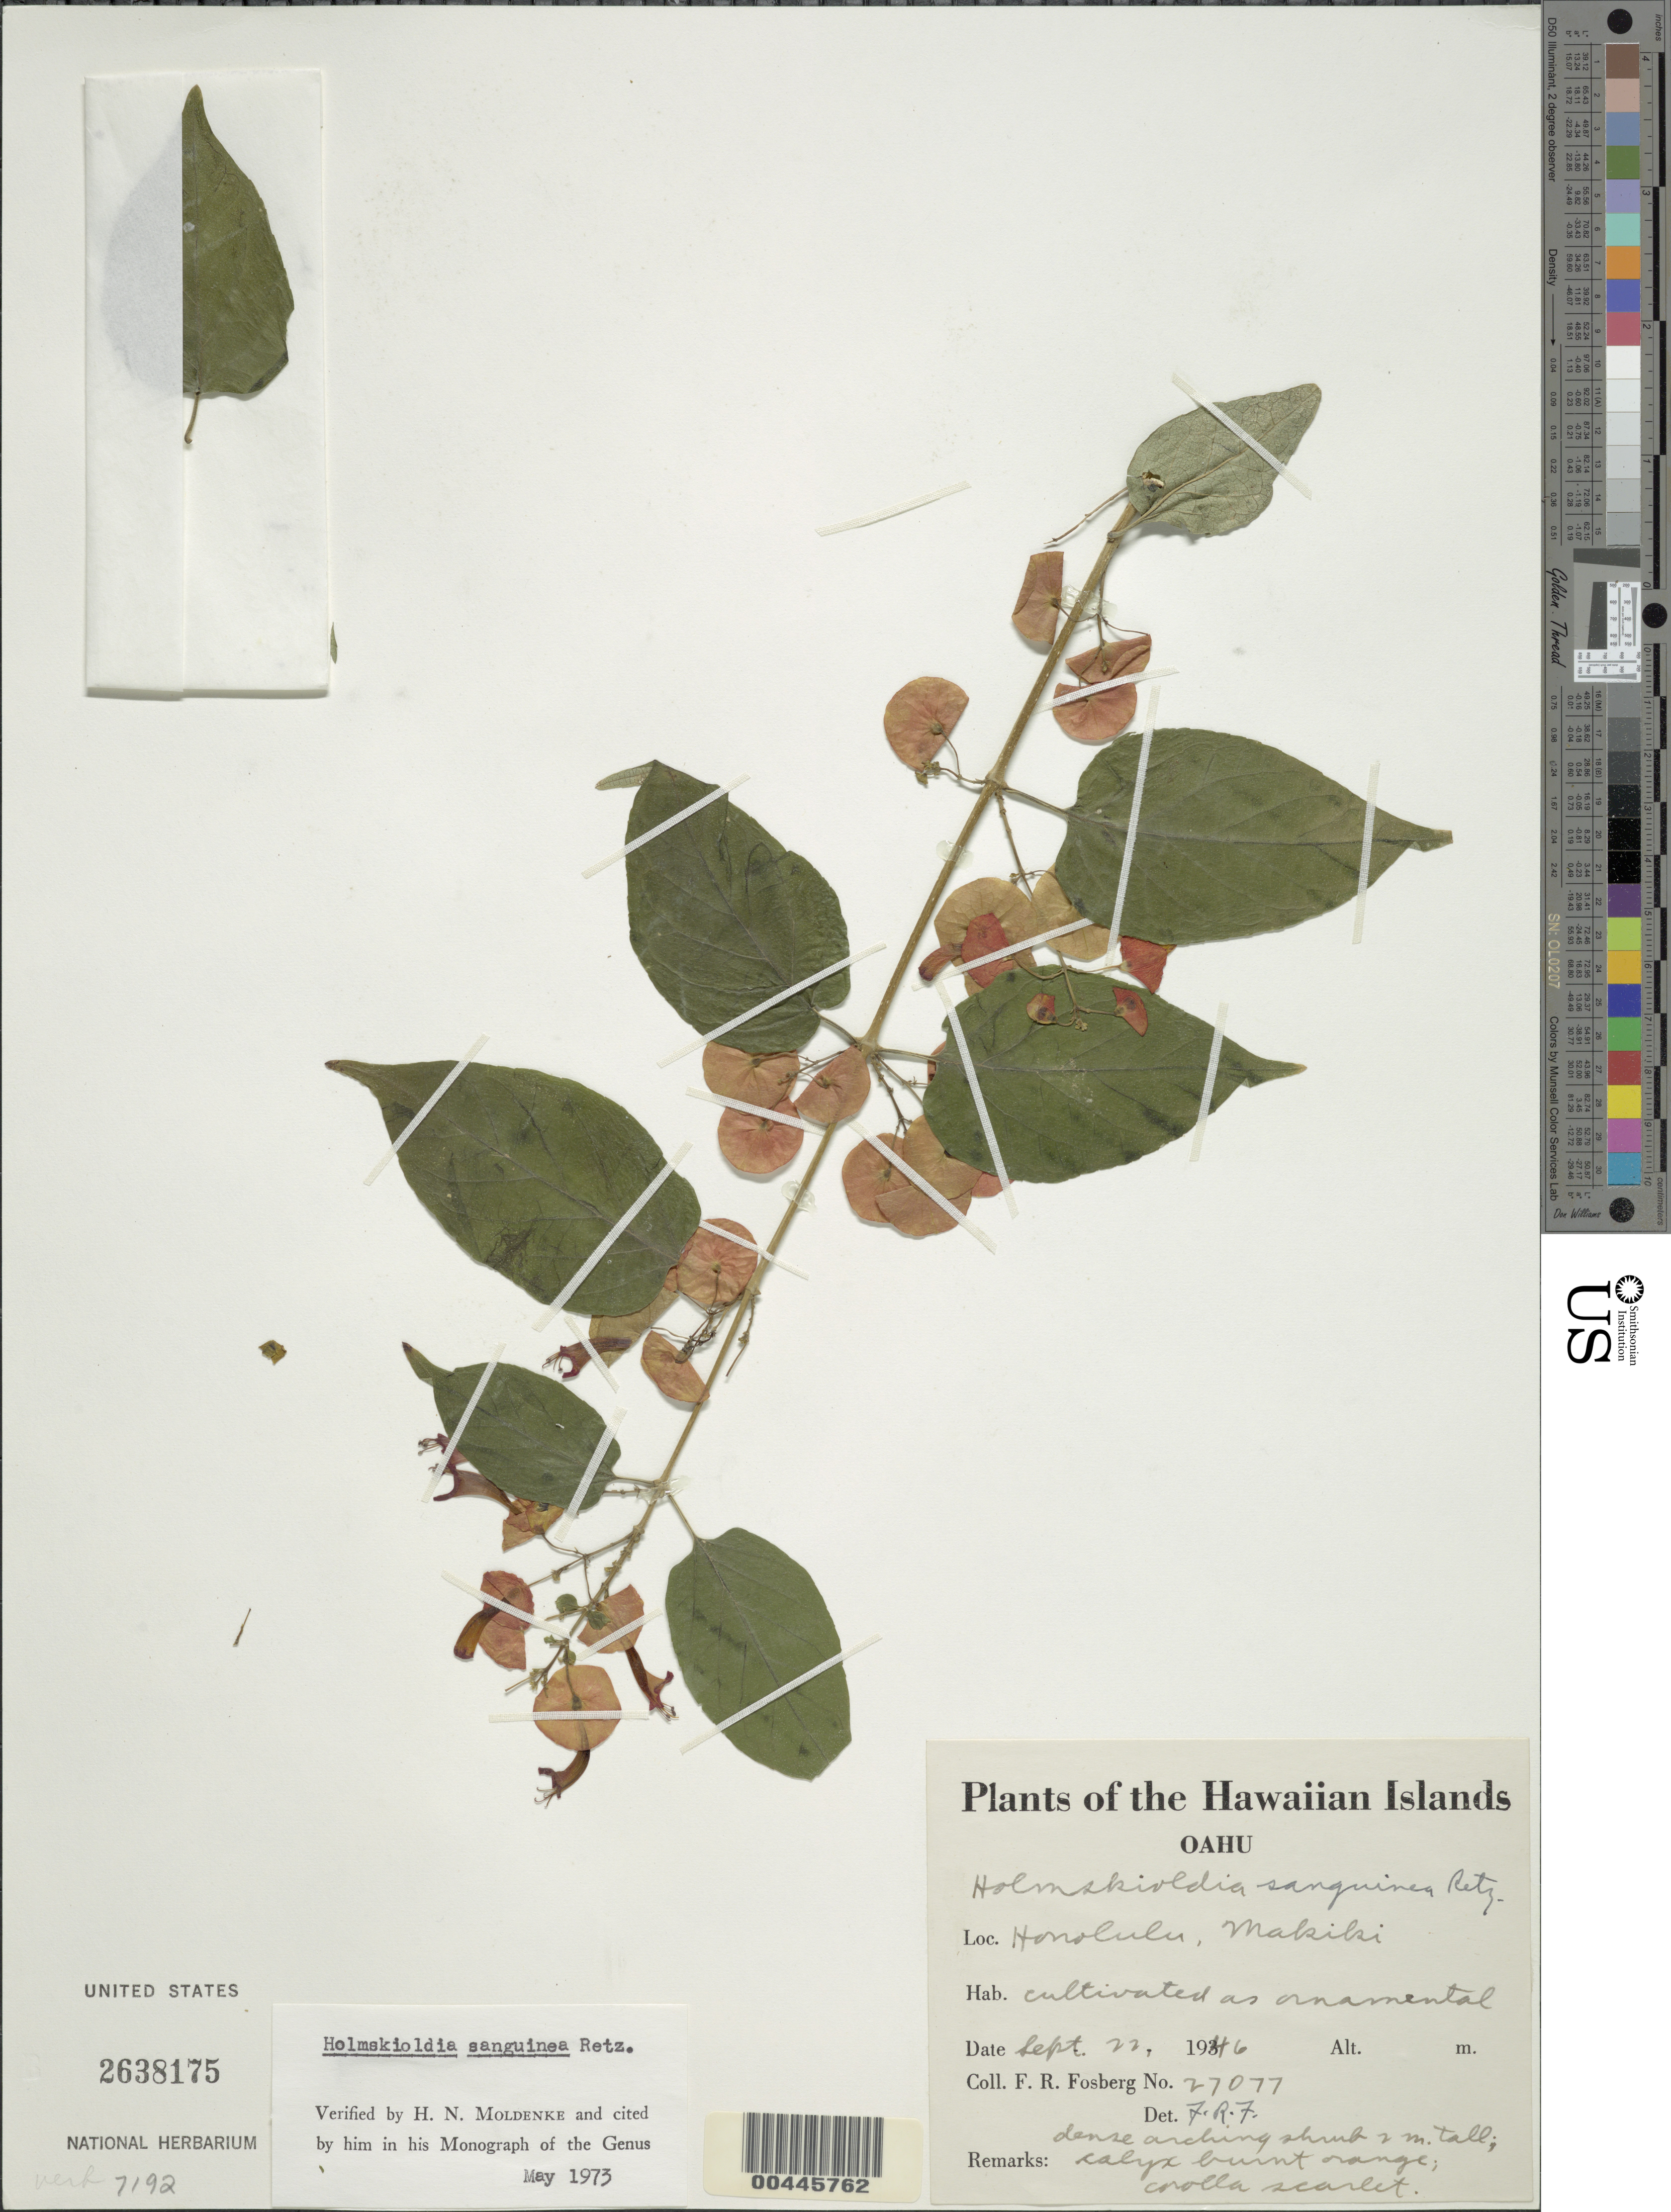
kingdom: Plantae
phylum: Tracheophyta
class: Magnoliopsida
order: Lamiales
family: Lamiaceae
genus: Holmskioldia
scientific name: Holmskioldia sanguinea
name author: Retz.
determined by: Moldenke, H. N.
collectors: F. R. Fosberg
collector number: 27077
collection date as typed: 22 Sep 1946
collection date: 1946-09-22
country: United States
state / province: Hawaii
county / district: Honolulu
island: Oahu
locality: Honolulu, Makiki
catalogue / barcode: US 2638175